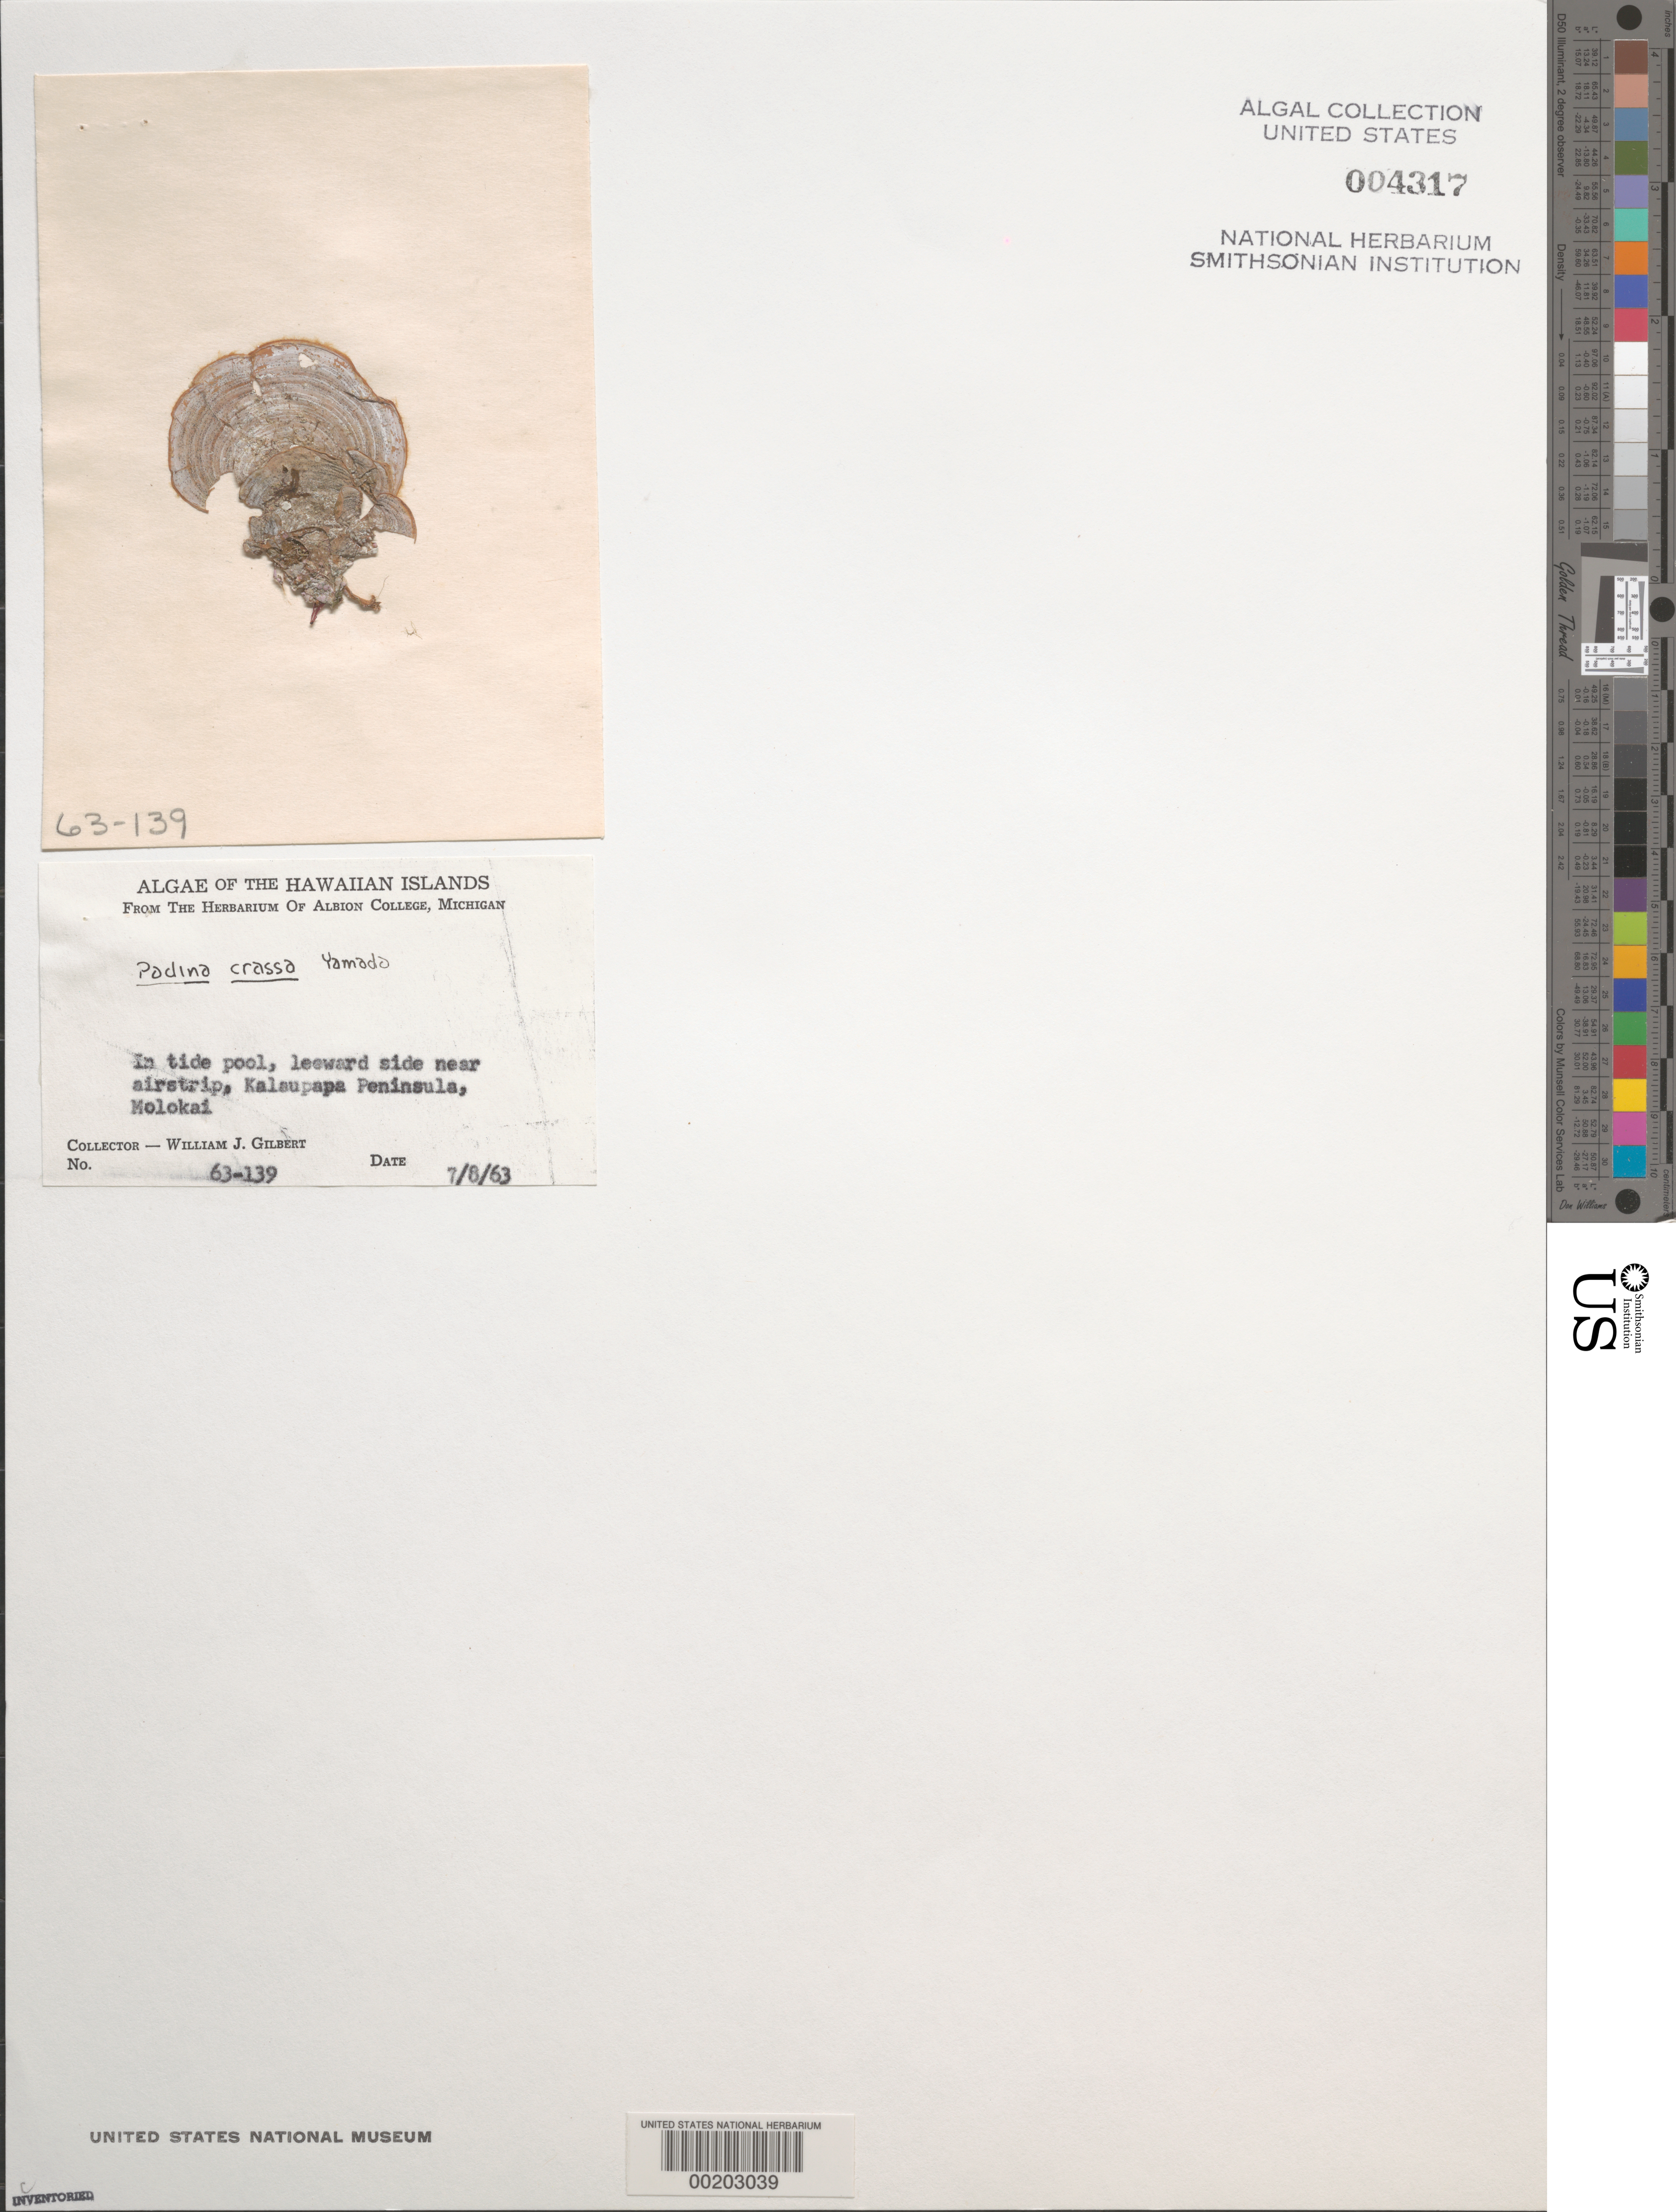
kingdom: Chromista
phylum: Ochrophyta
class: Phaeophyceae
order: Dictyotales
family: Dictyotaceae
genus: Padina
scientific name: Padina gymnospora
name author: (Kütz.) O.G. Sond.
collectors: W. J. Gilbert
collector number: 63-139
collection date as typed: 08 Jul 1963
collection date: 1963-07-08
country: United States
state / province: Hawaii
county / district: Maui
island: Moloka'i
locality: Kalaupapa Peninsula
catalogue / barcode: US 4317